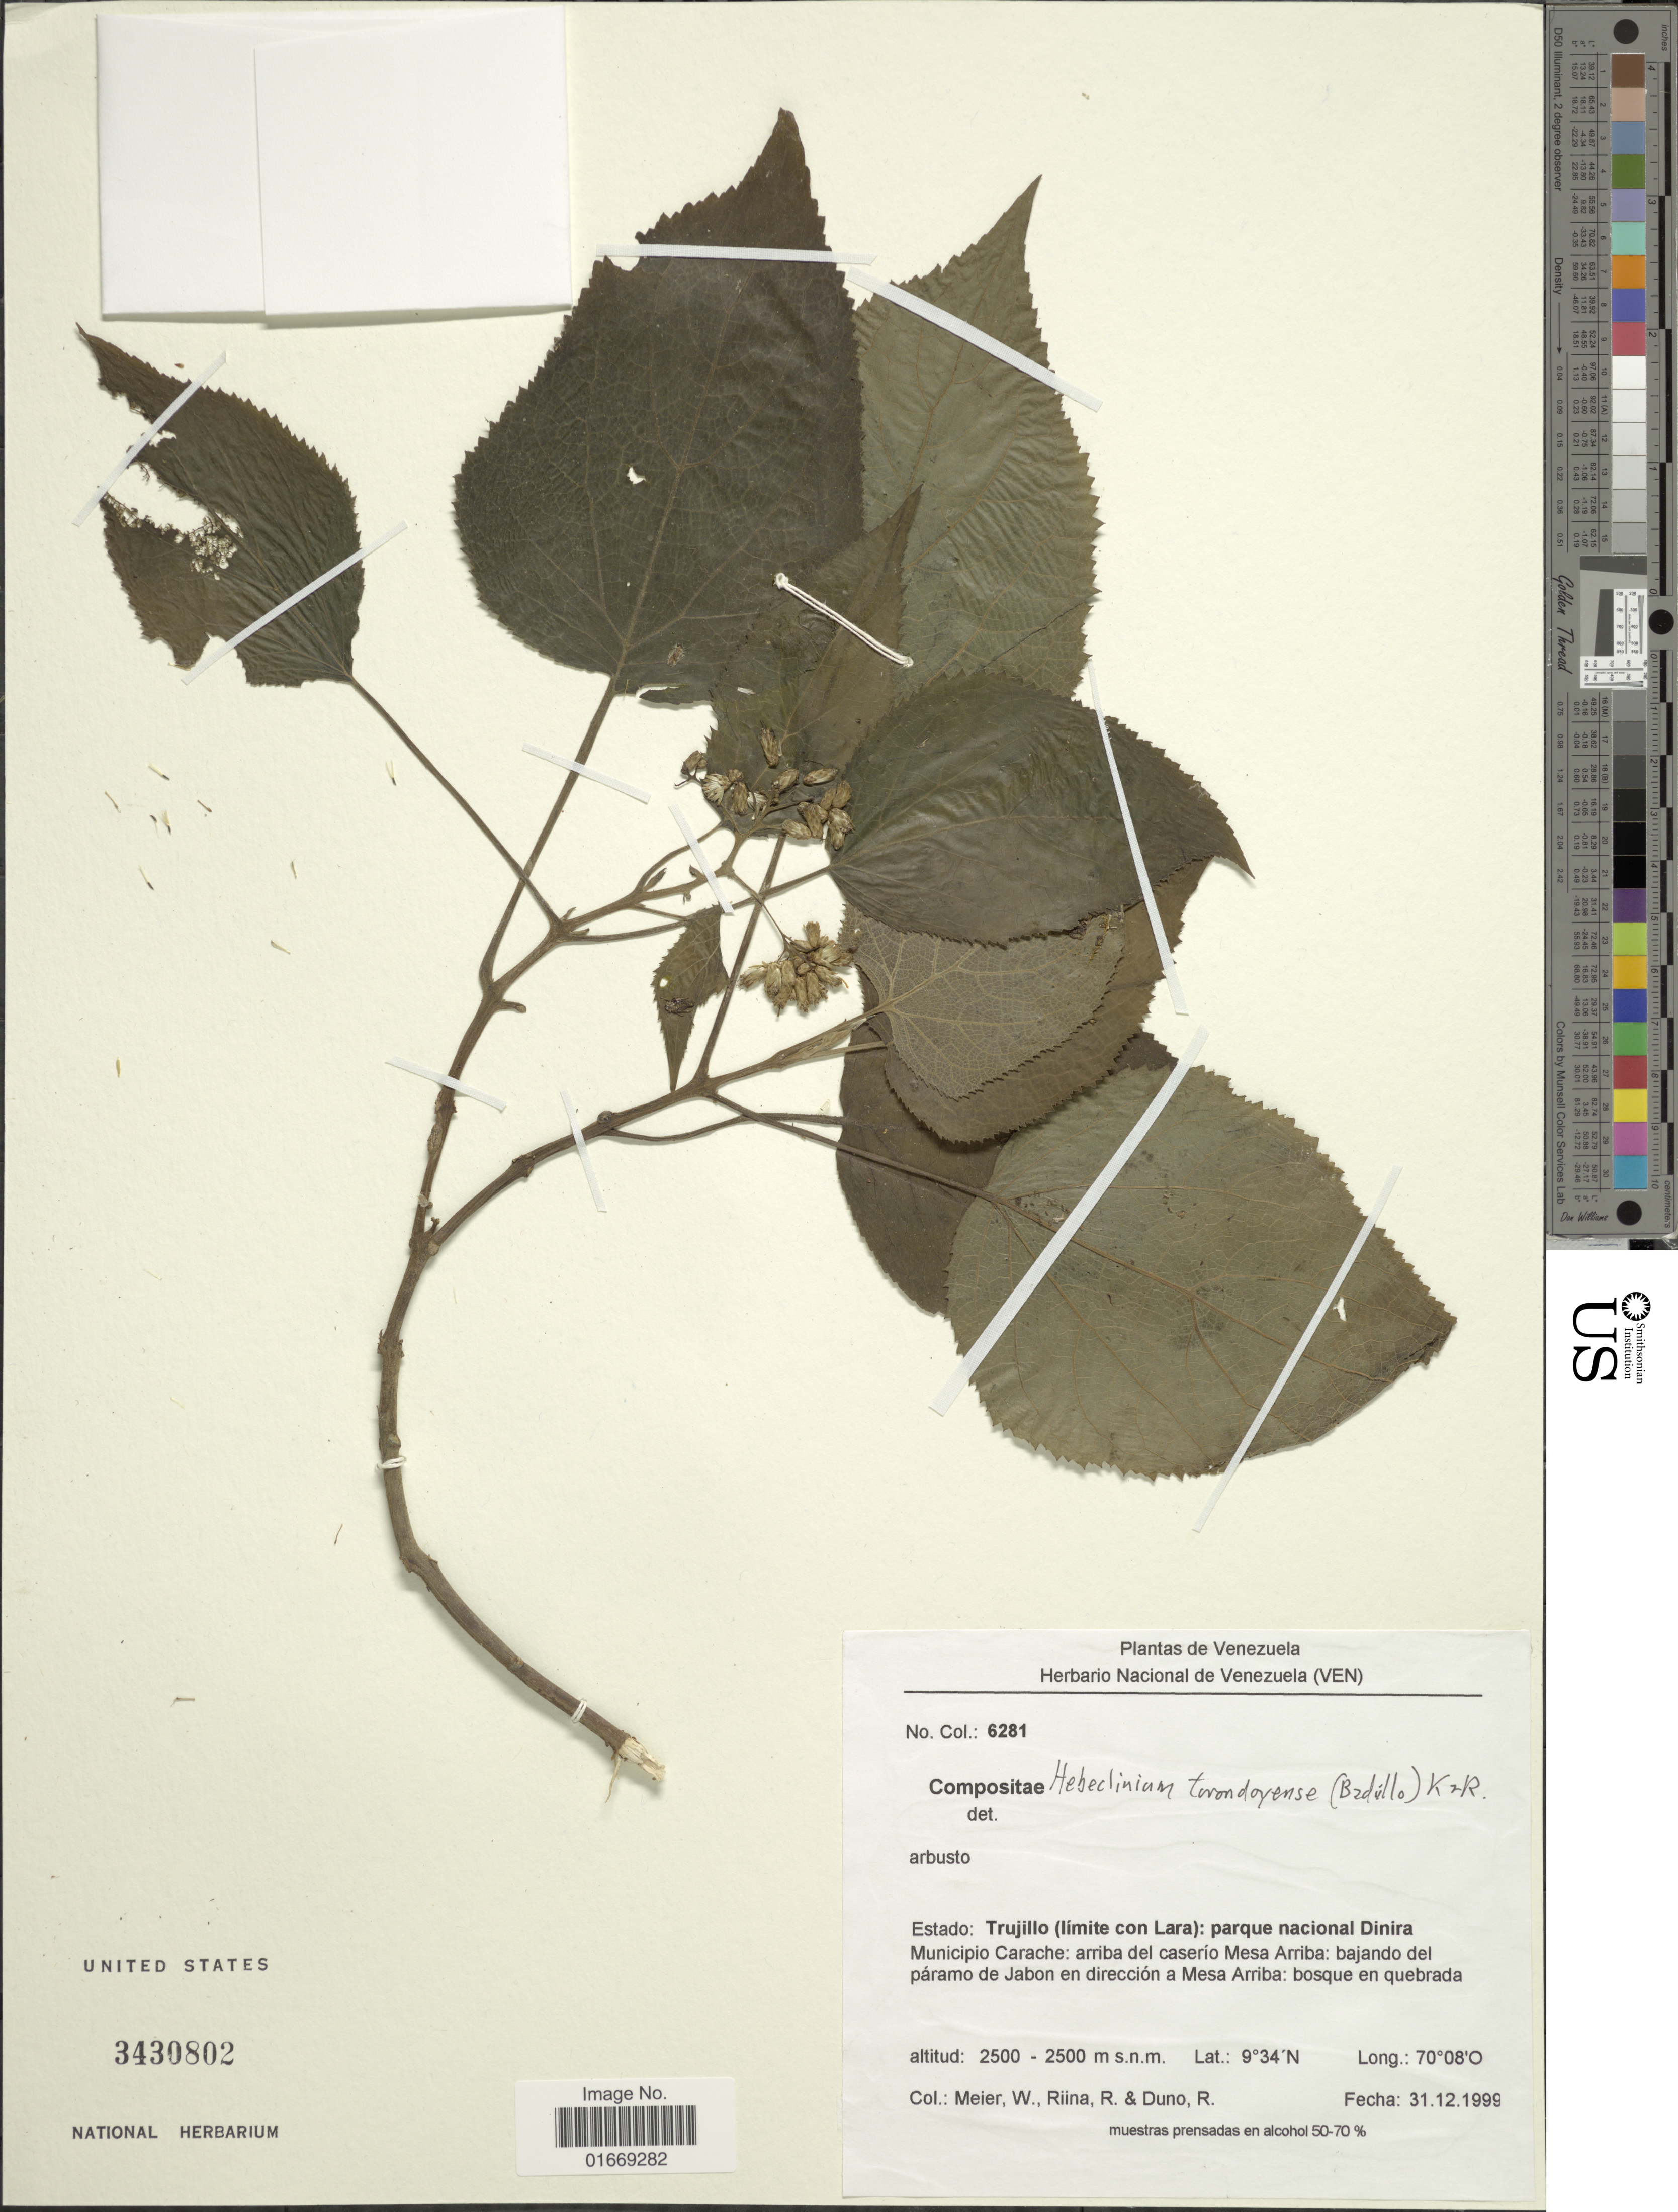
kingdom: Plantae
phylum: Tracheophyta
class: Magnoliopsida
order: Asterales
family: Asteraceae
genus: Hebeclinium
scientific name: Hebeclinium torondoyense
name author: (V.M. Badillo) R.M. King & H. Rob.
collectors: W. Meier, W. Riina & R. Duno de Stefano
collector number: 6281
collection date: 1999-12-31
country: Venezuela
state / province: Trujillo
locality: Estado: Trujillo (limite con Lara): parque nacional Dinira. Municipio Carache: arriba del caserío Mesa Arriba: bajando del páramo de Jabon en dirección a Mesa Arriba: bosque en quebrada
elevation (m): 2500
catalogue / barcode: US 3430802